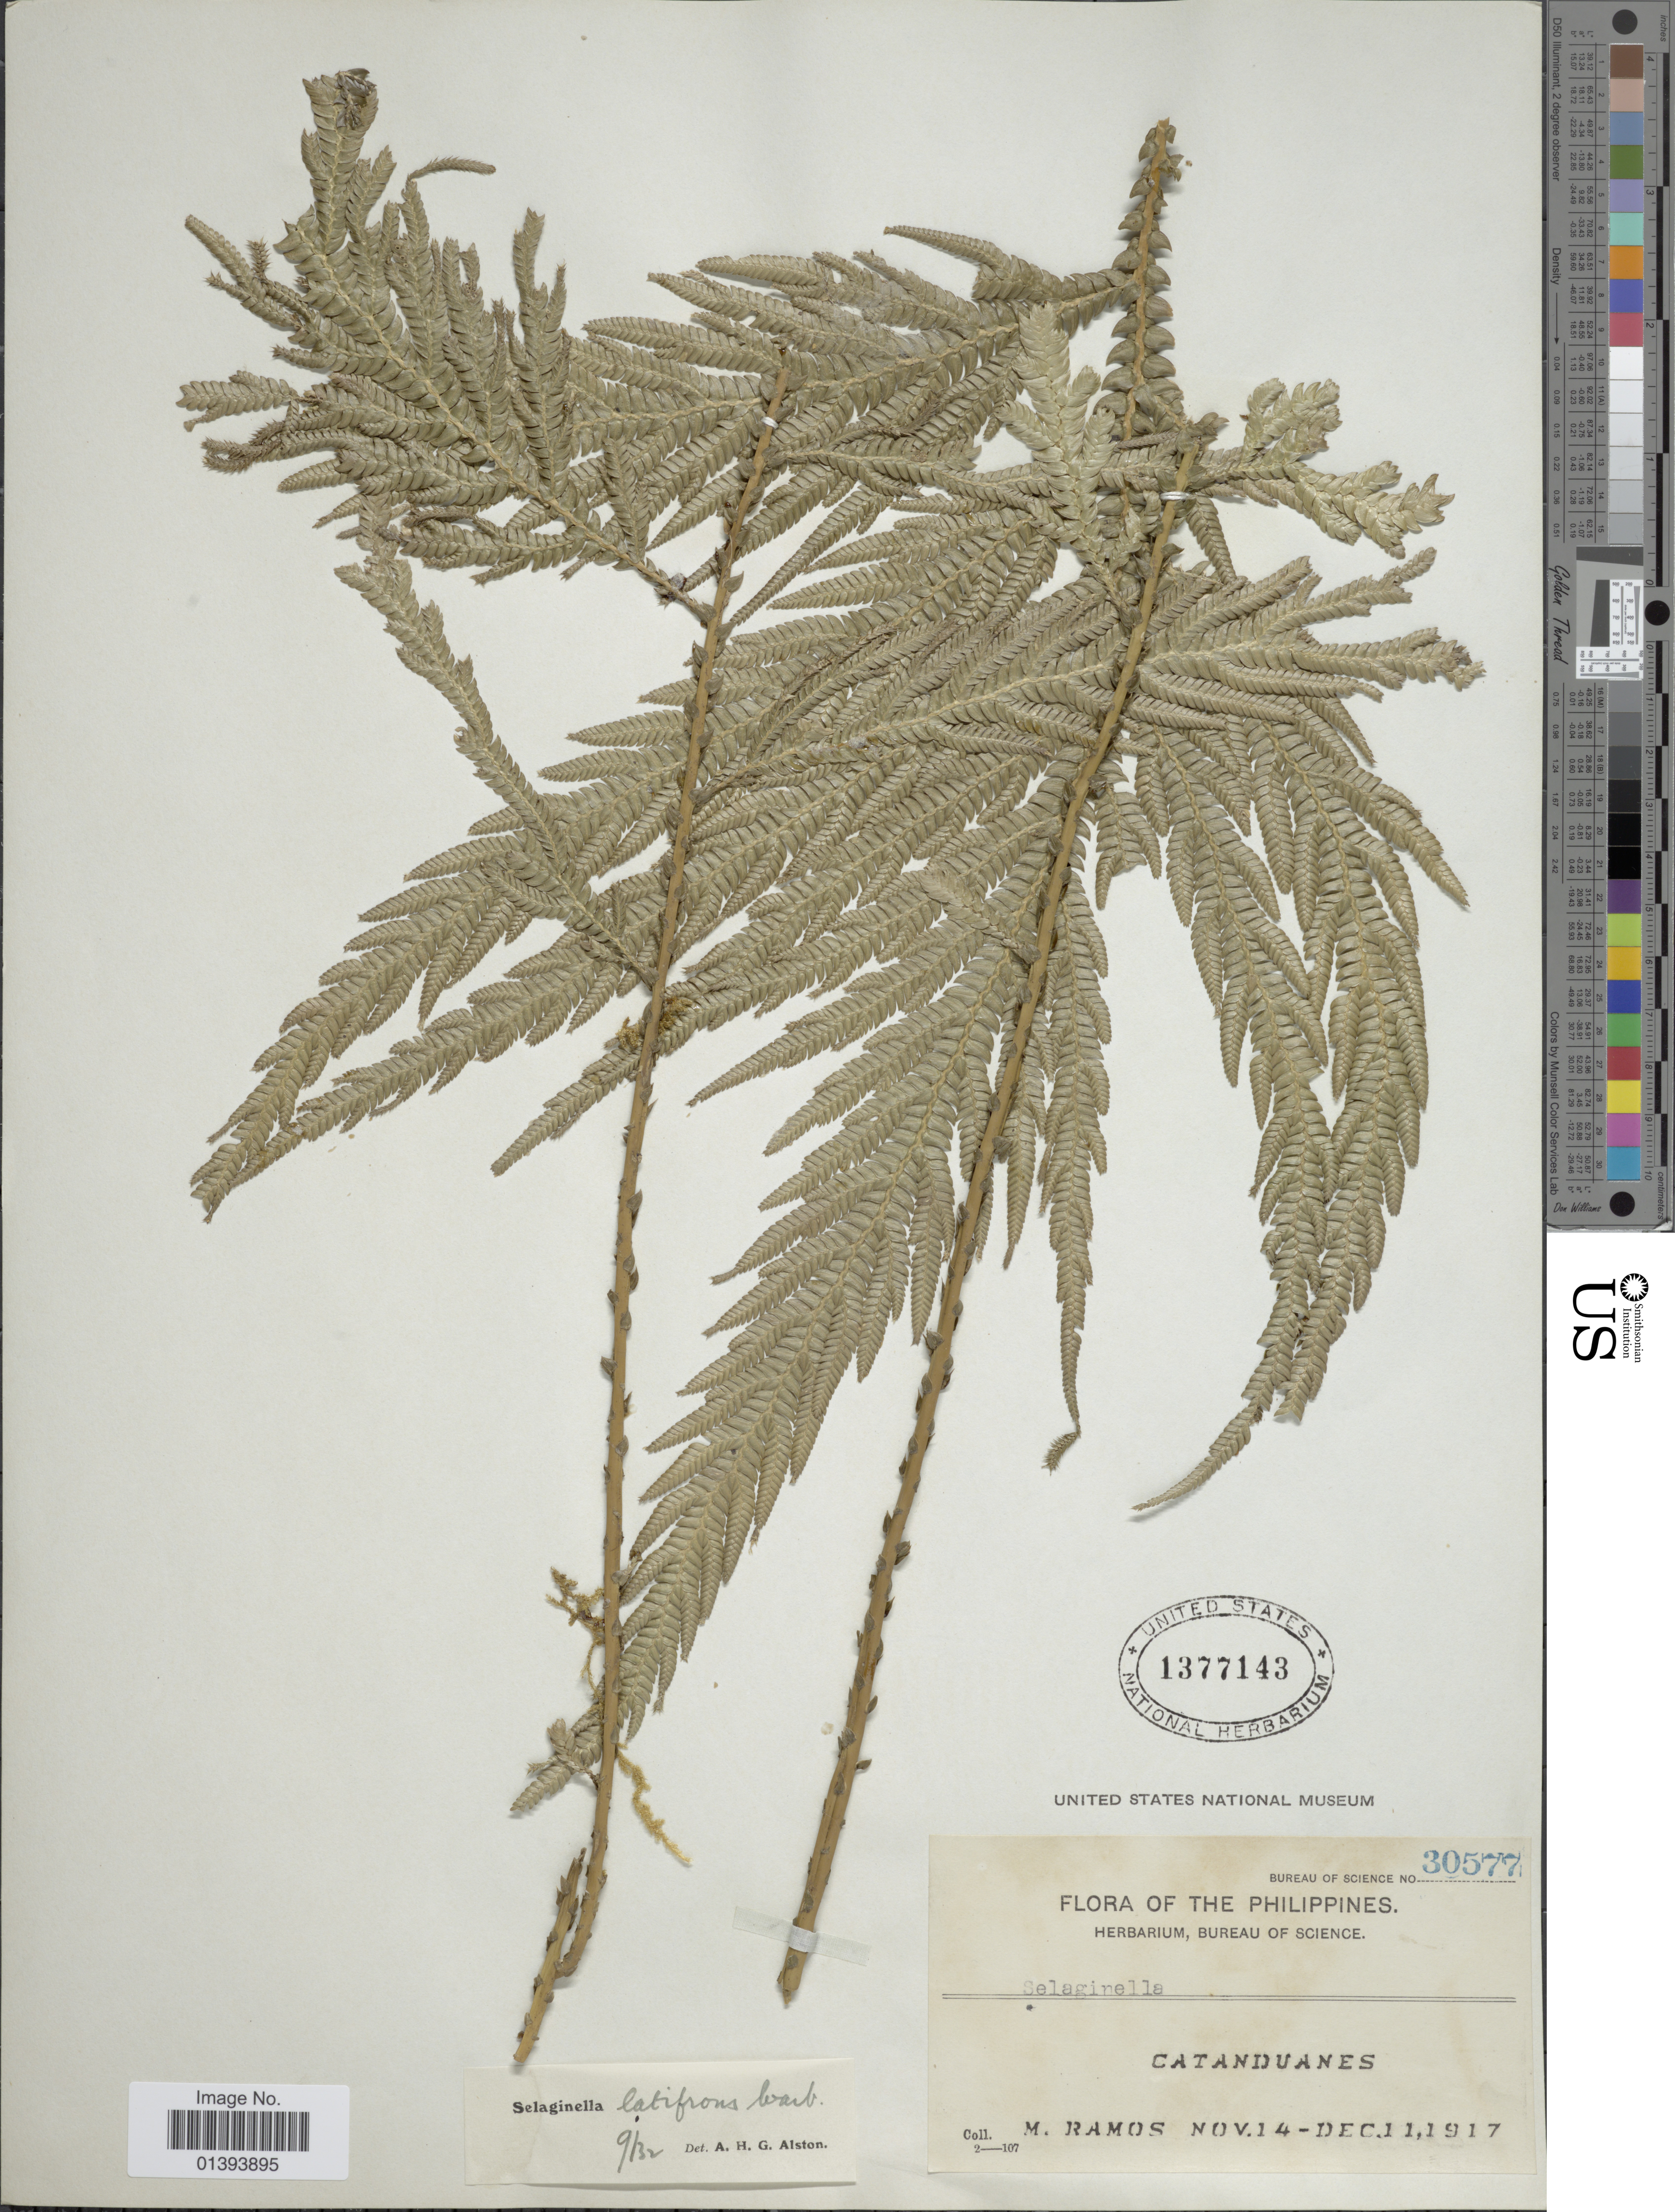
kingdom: Plantae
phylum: Tracheophyta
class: Lycopodiopsida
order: Selaginellales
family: Selaginellaceae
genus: Selaginella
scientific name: Selaginella latifrons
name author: Warb.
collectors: M. Ramos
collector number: Bureau of Science 30577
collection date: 1917-11-14/1917-12-11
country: Philippines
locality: Catanduanes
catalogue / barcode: US 1377143